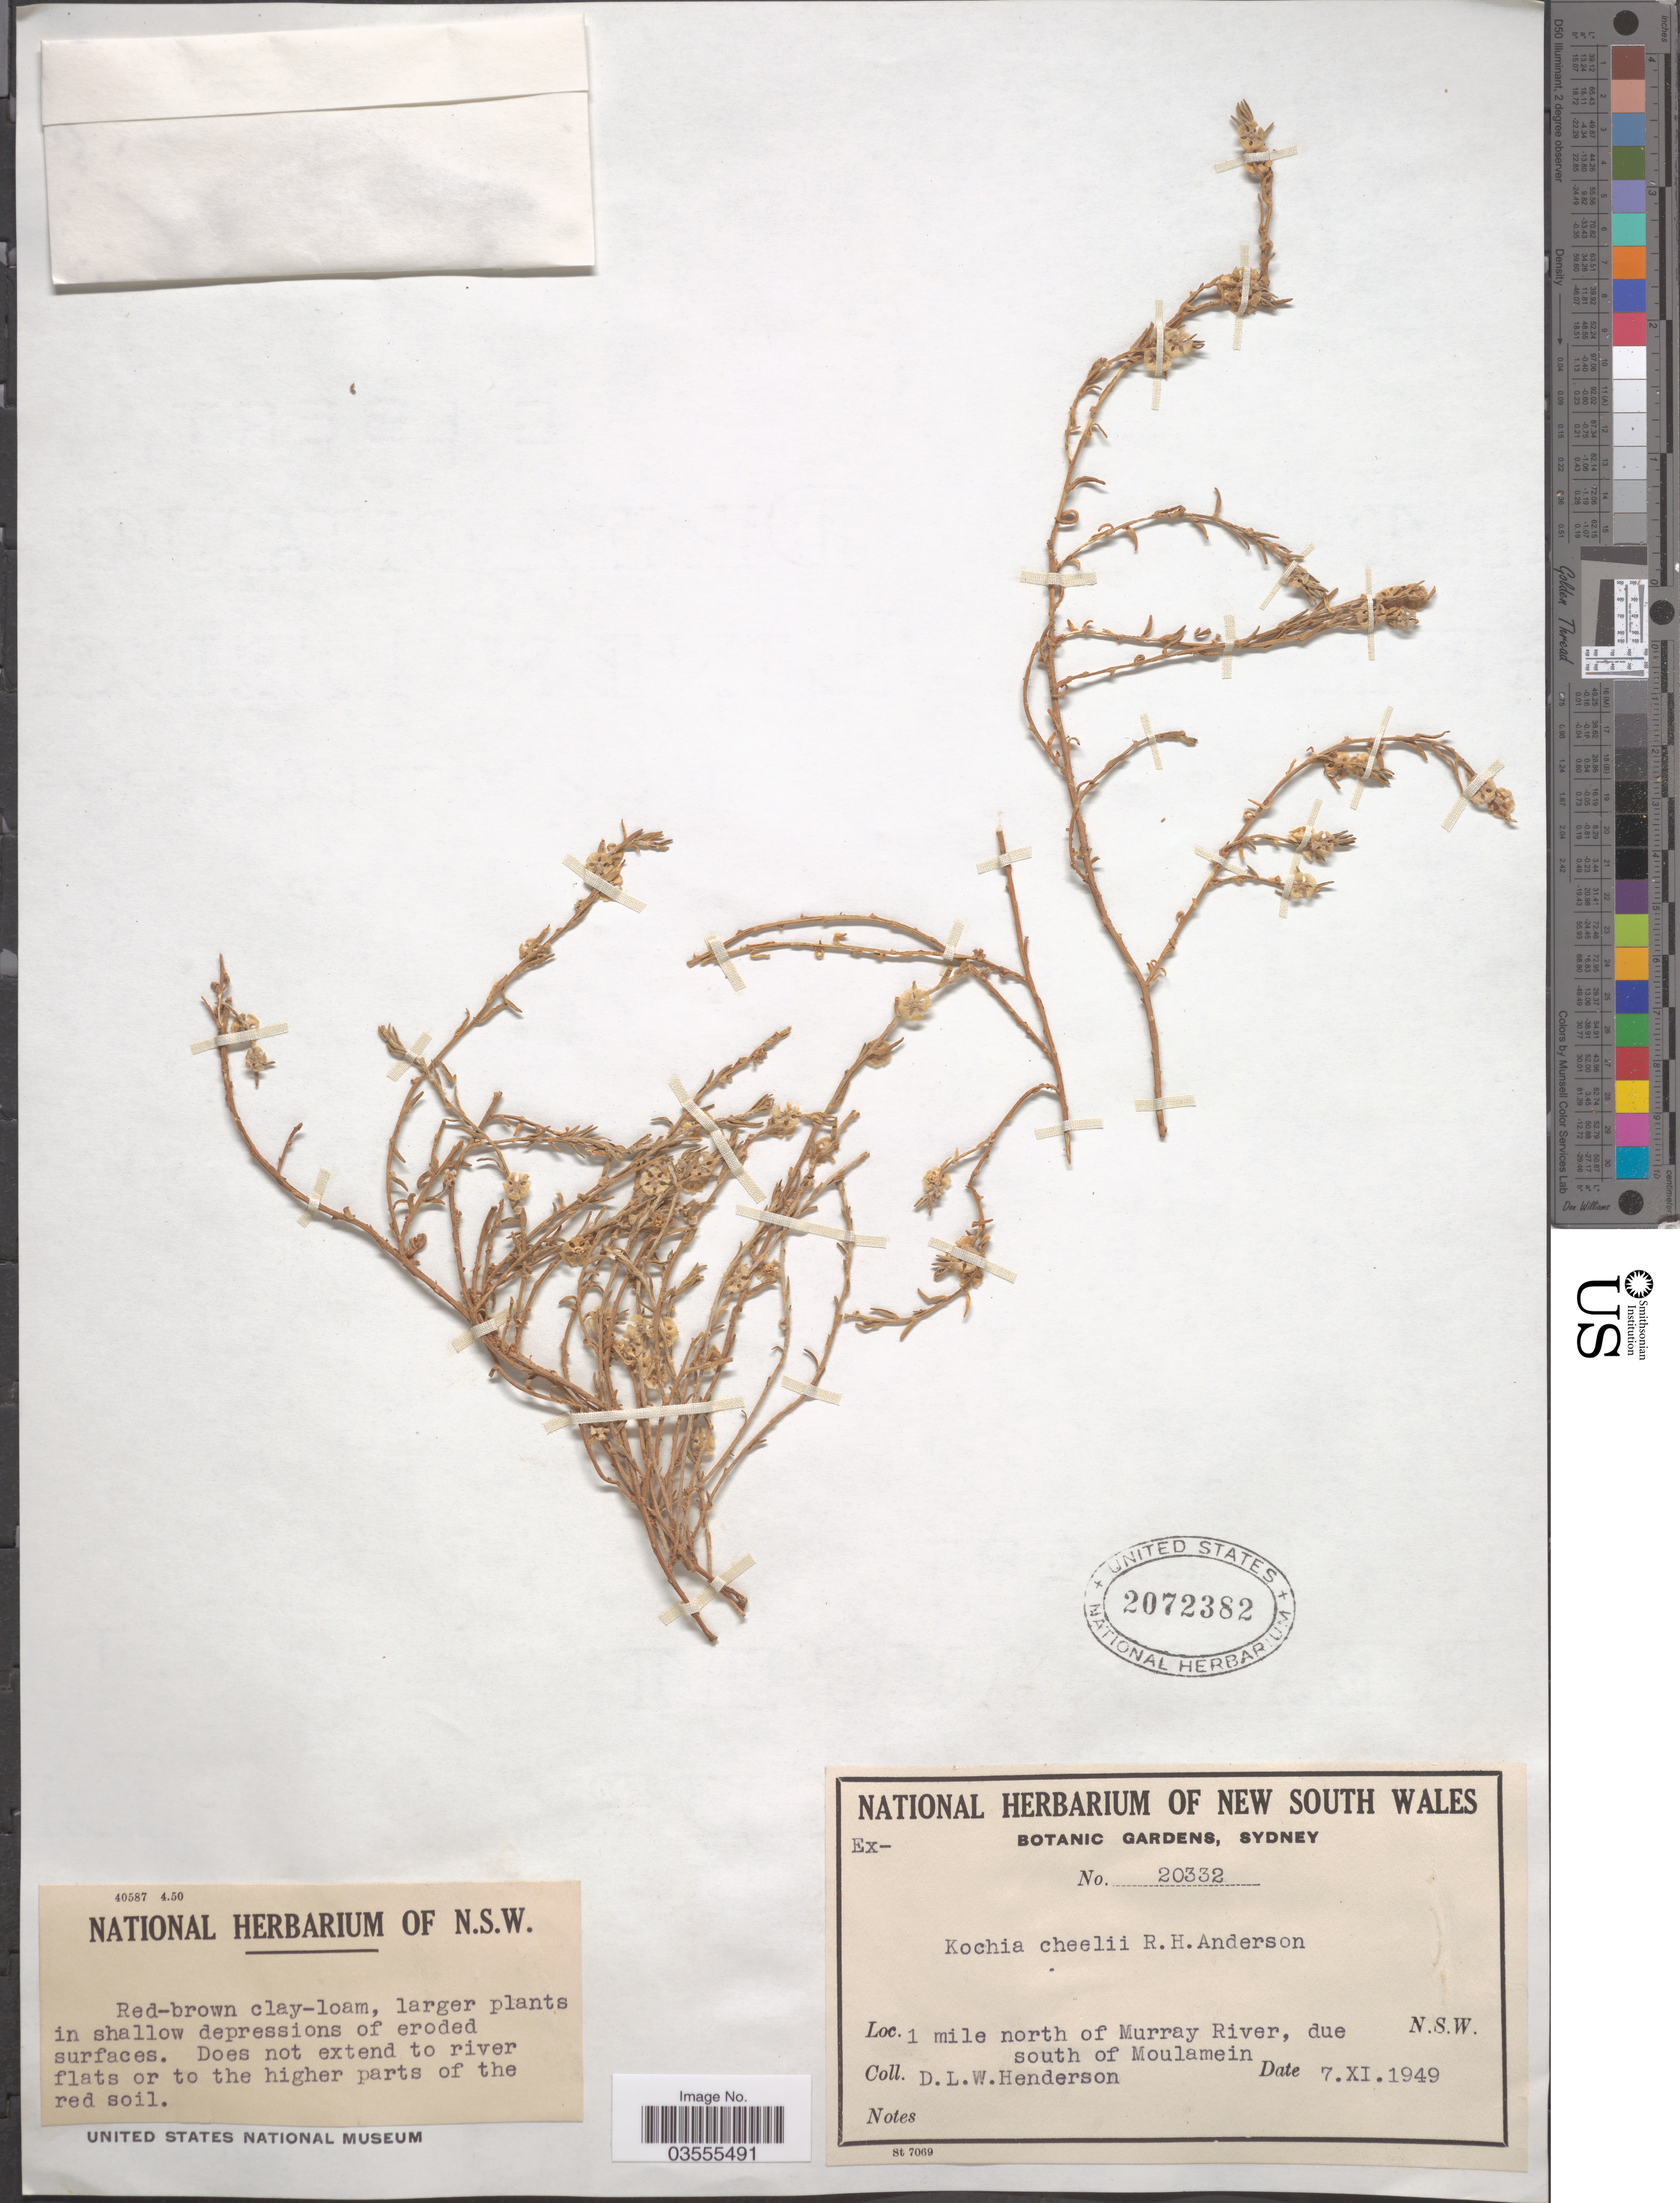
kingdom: Plantae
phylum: Tracheophyta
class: Magnoliopsida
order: Caryophyllales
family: Amaranthaceae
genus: Maireana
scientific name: Maireana cheelii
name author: (R.H. Anderson) Paul G. Wilson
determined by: Wilson, Paul G.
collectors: D. Henderson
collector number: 20332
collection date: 1949-11-07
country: Australia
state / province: New South Wales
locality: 1 mile north of Murray River, due south of Moulamein.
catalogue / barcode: US 2072382